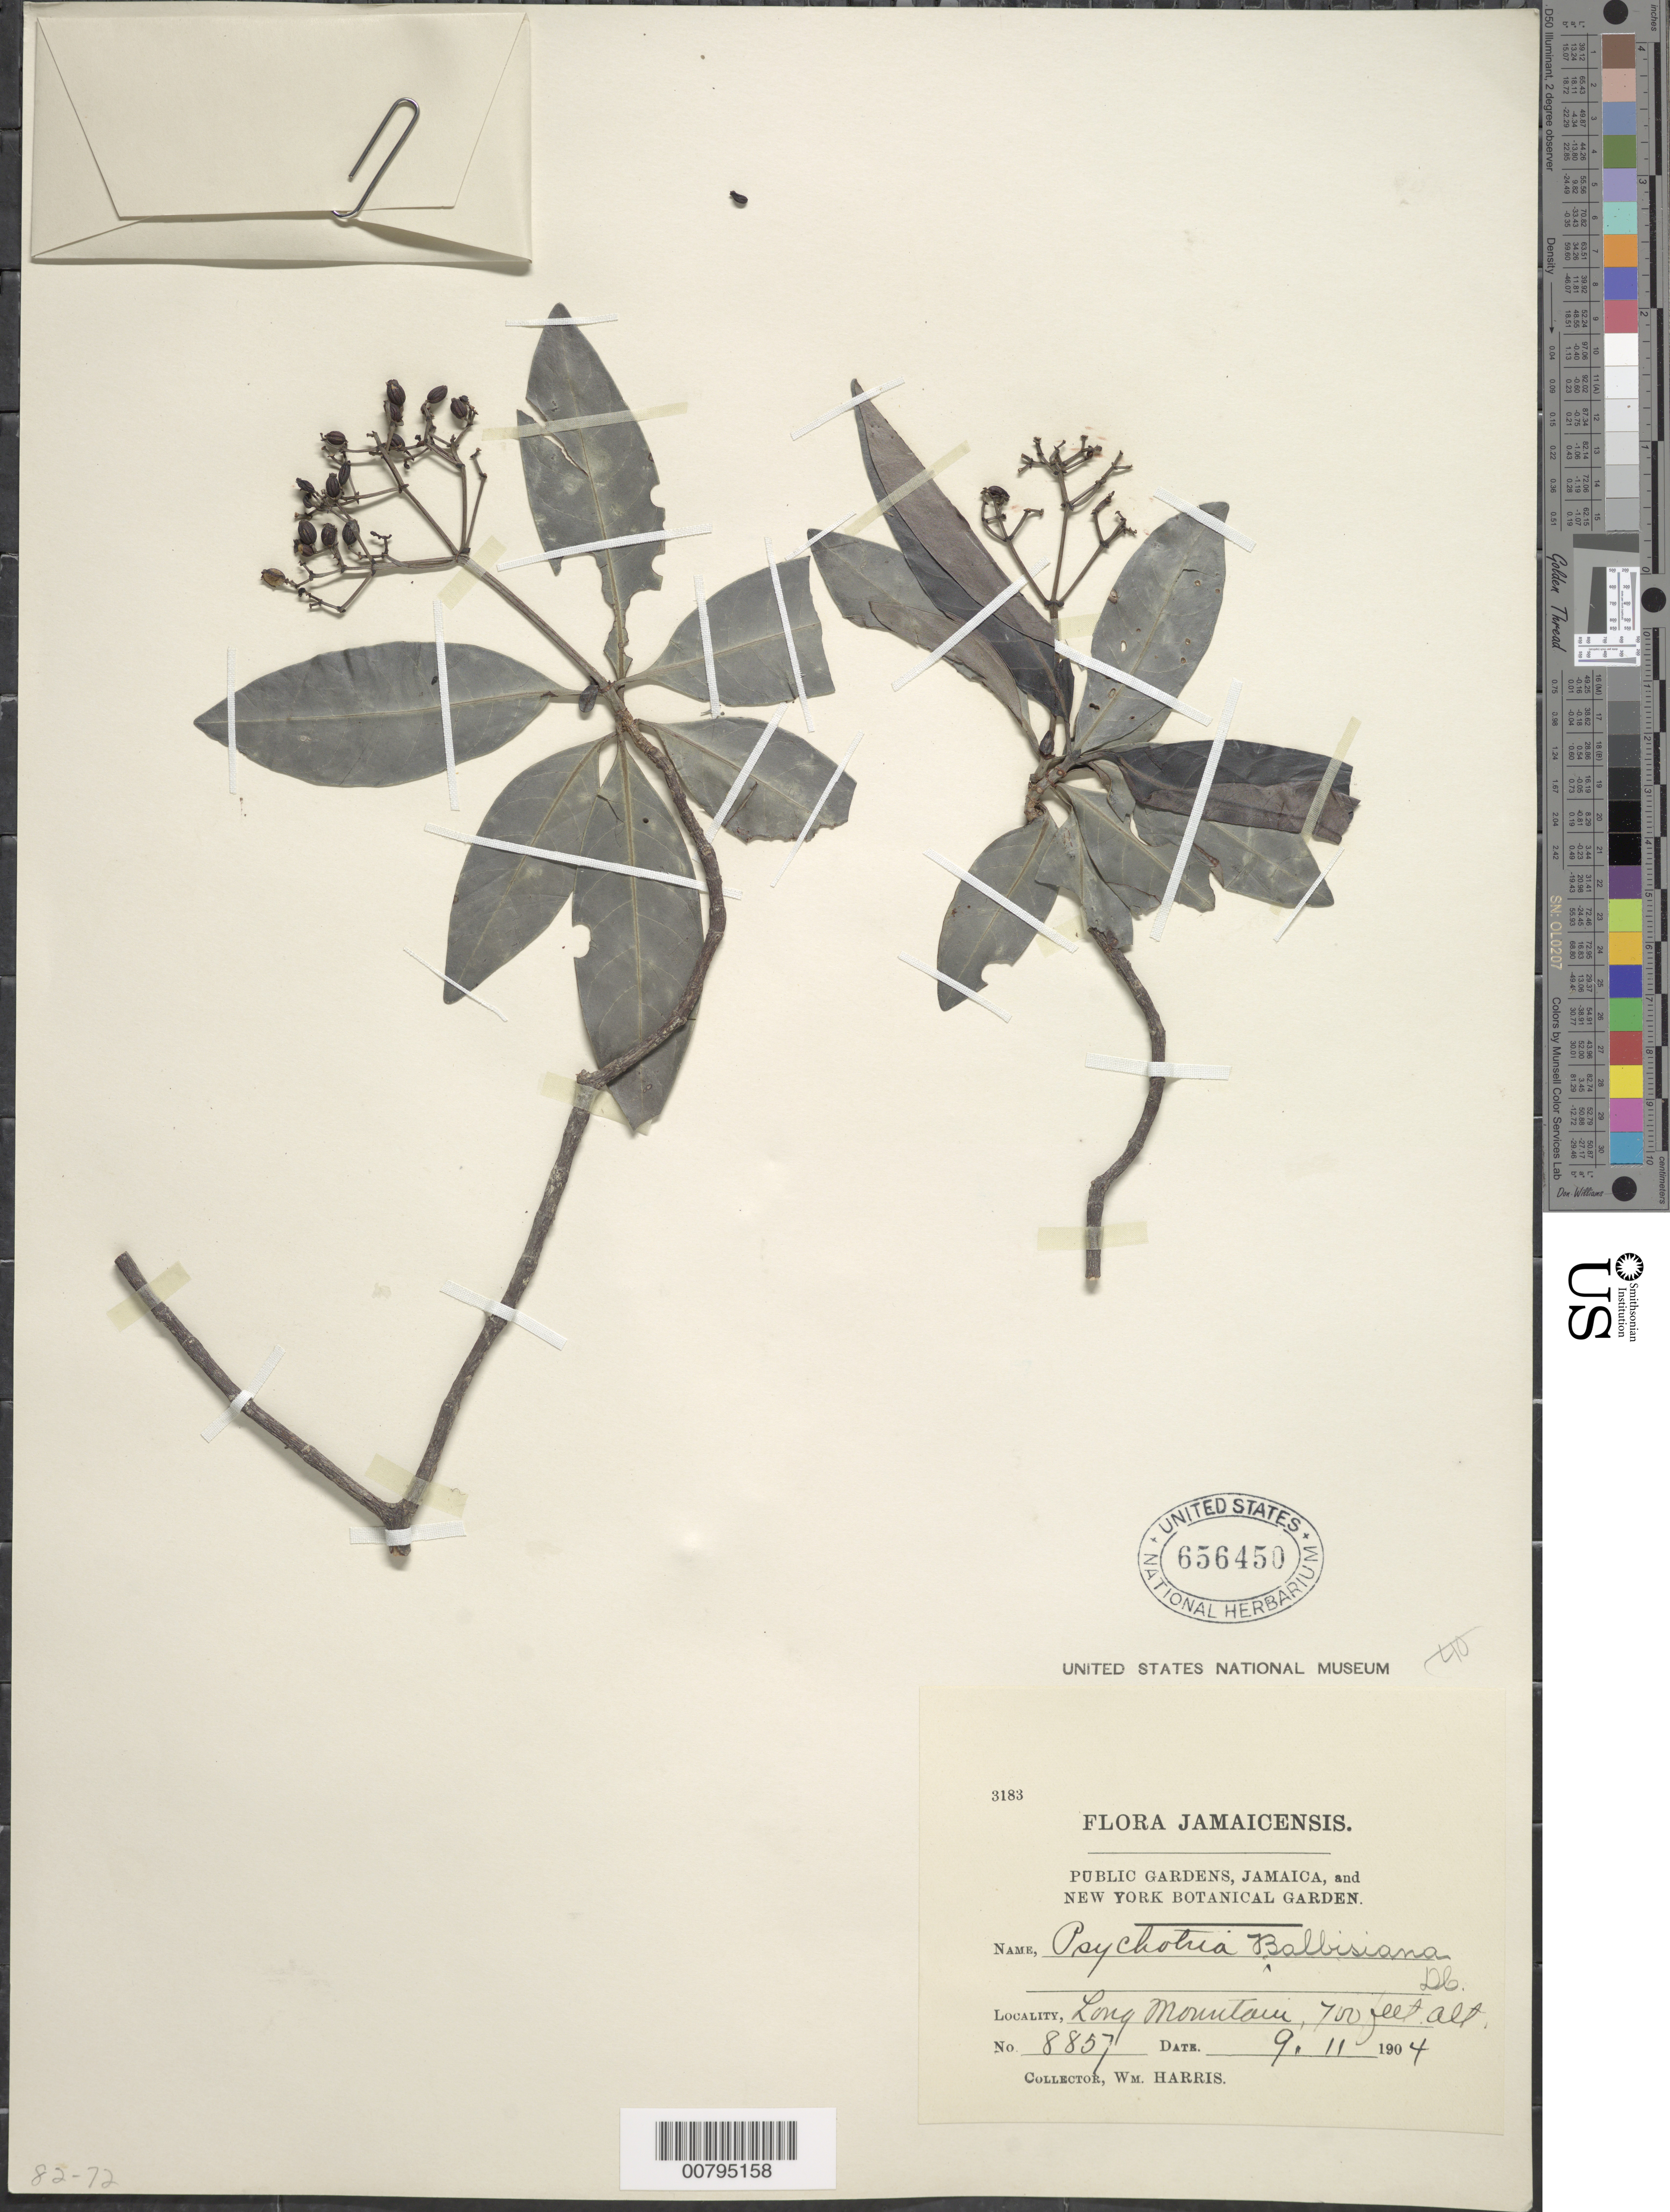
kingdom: Plantae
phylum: Tracheophyta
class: Magnoliopsida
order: Gentianales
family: Rubiaceae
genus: Psychotria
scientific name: Psychotria balbisiana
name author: DC.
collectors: W. H. Harris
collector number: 8857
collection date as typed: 09 Nov 1904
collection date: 1904-11-09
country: Jamaica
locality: Long Mountain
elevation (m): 213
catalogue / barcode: US 656450